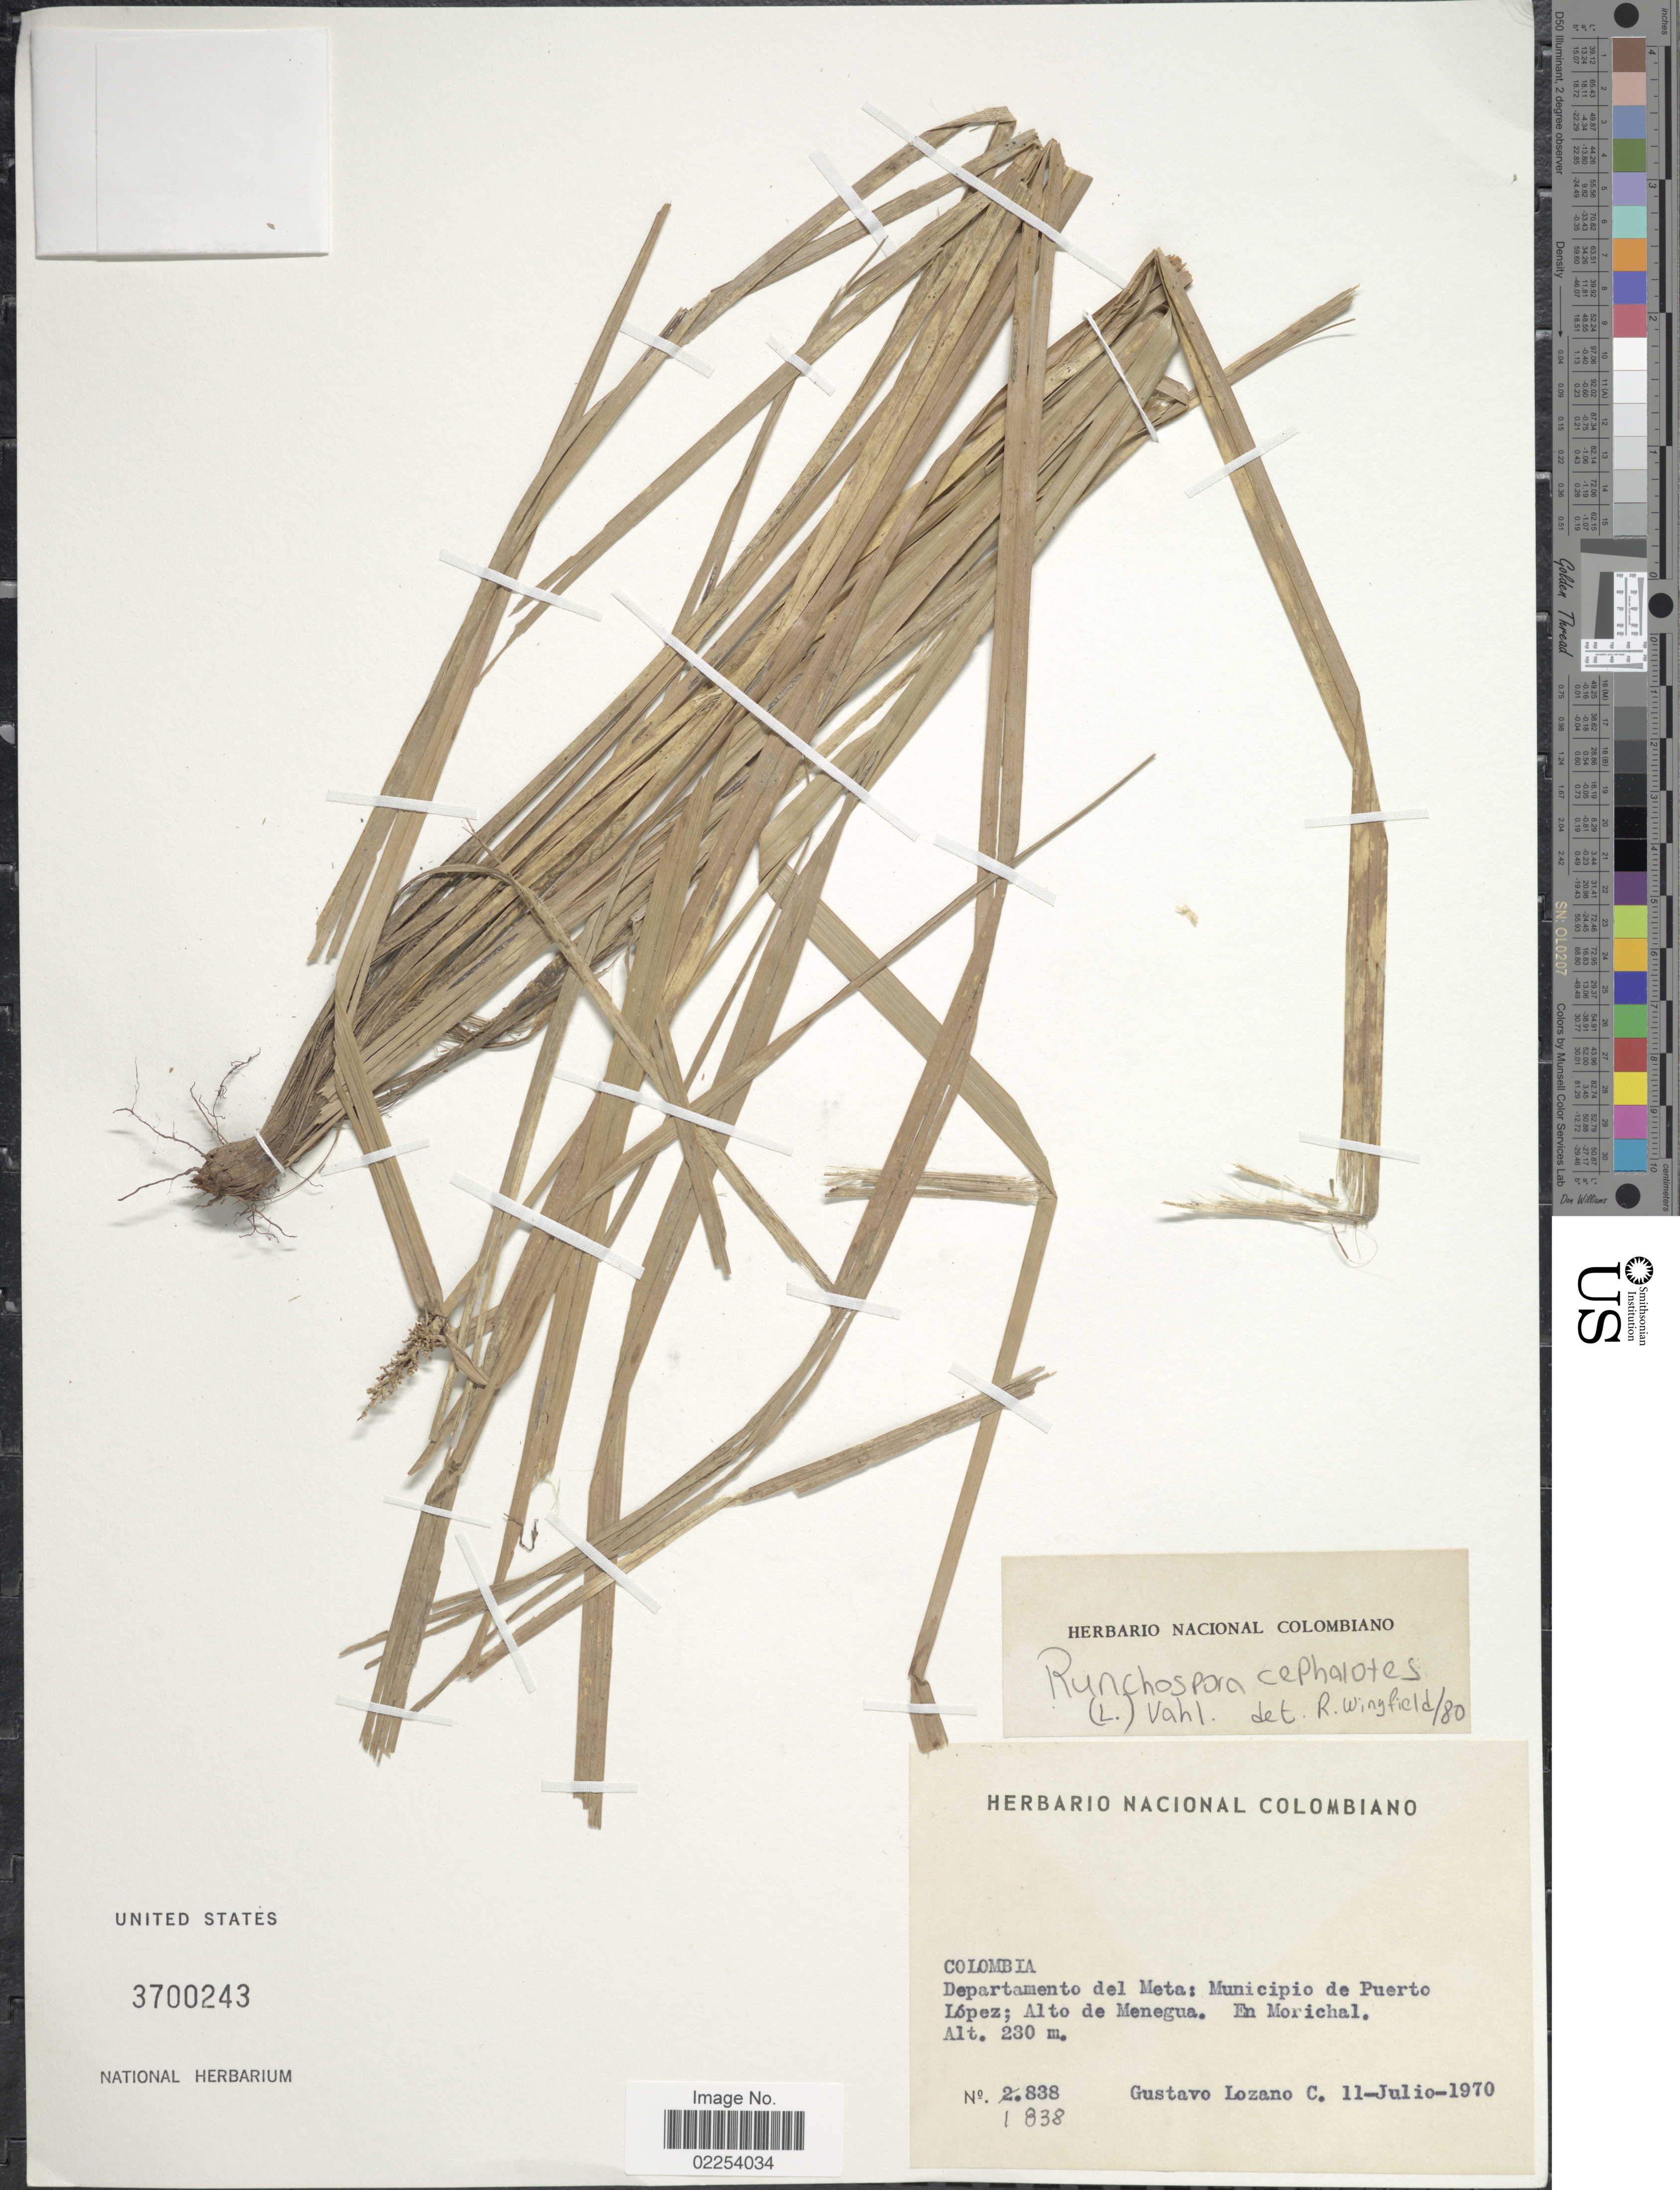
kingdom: Plantae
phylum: Tracheophyta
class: Liliopsida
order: Poales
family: Cyperaceae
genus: Rhynchospora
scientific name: Rhynchospora cephalotes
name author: (L.) Vahl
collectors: G. Lozano-Contreras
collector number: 1838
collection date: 1970-07-11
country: Colombia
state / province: Meta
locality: Municipio de Puerto Lopez: Alto de Menegua. En Morichal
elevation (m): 230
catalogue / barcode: US 3700243